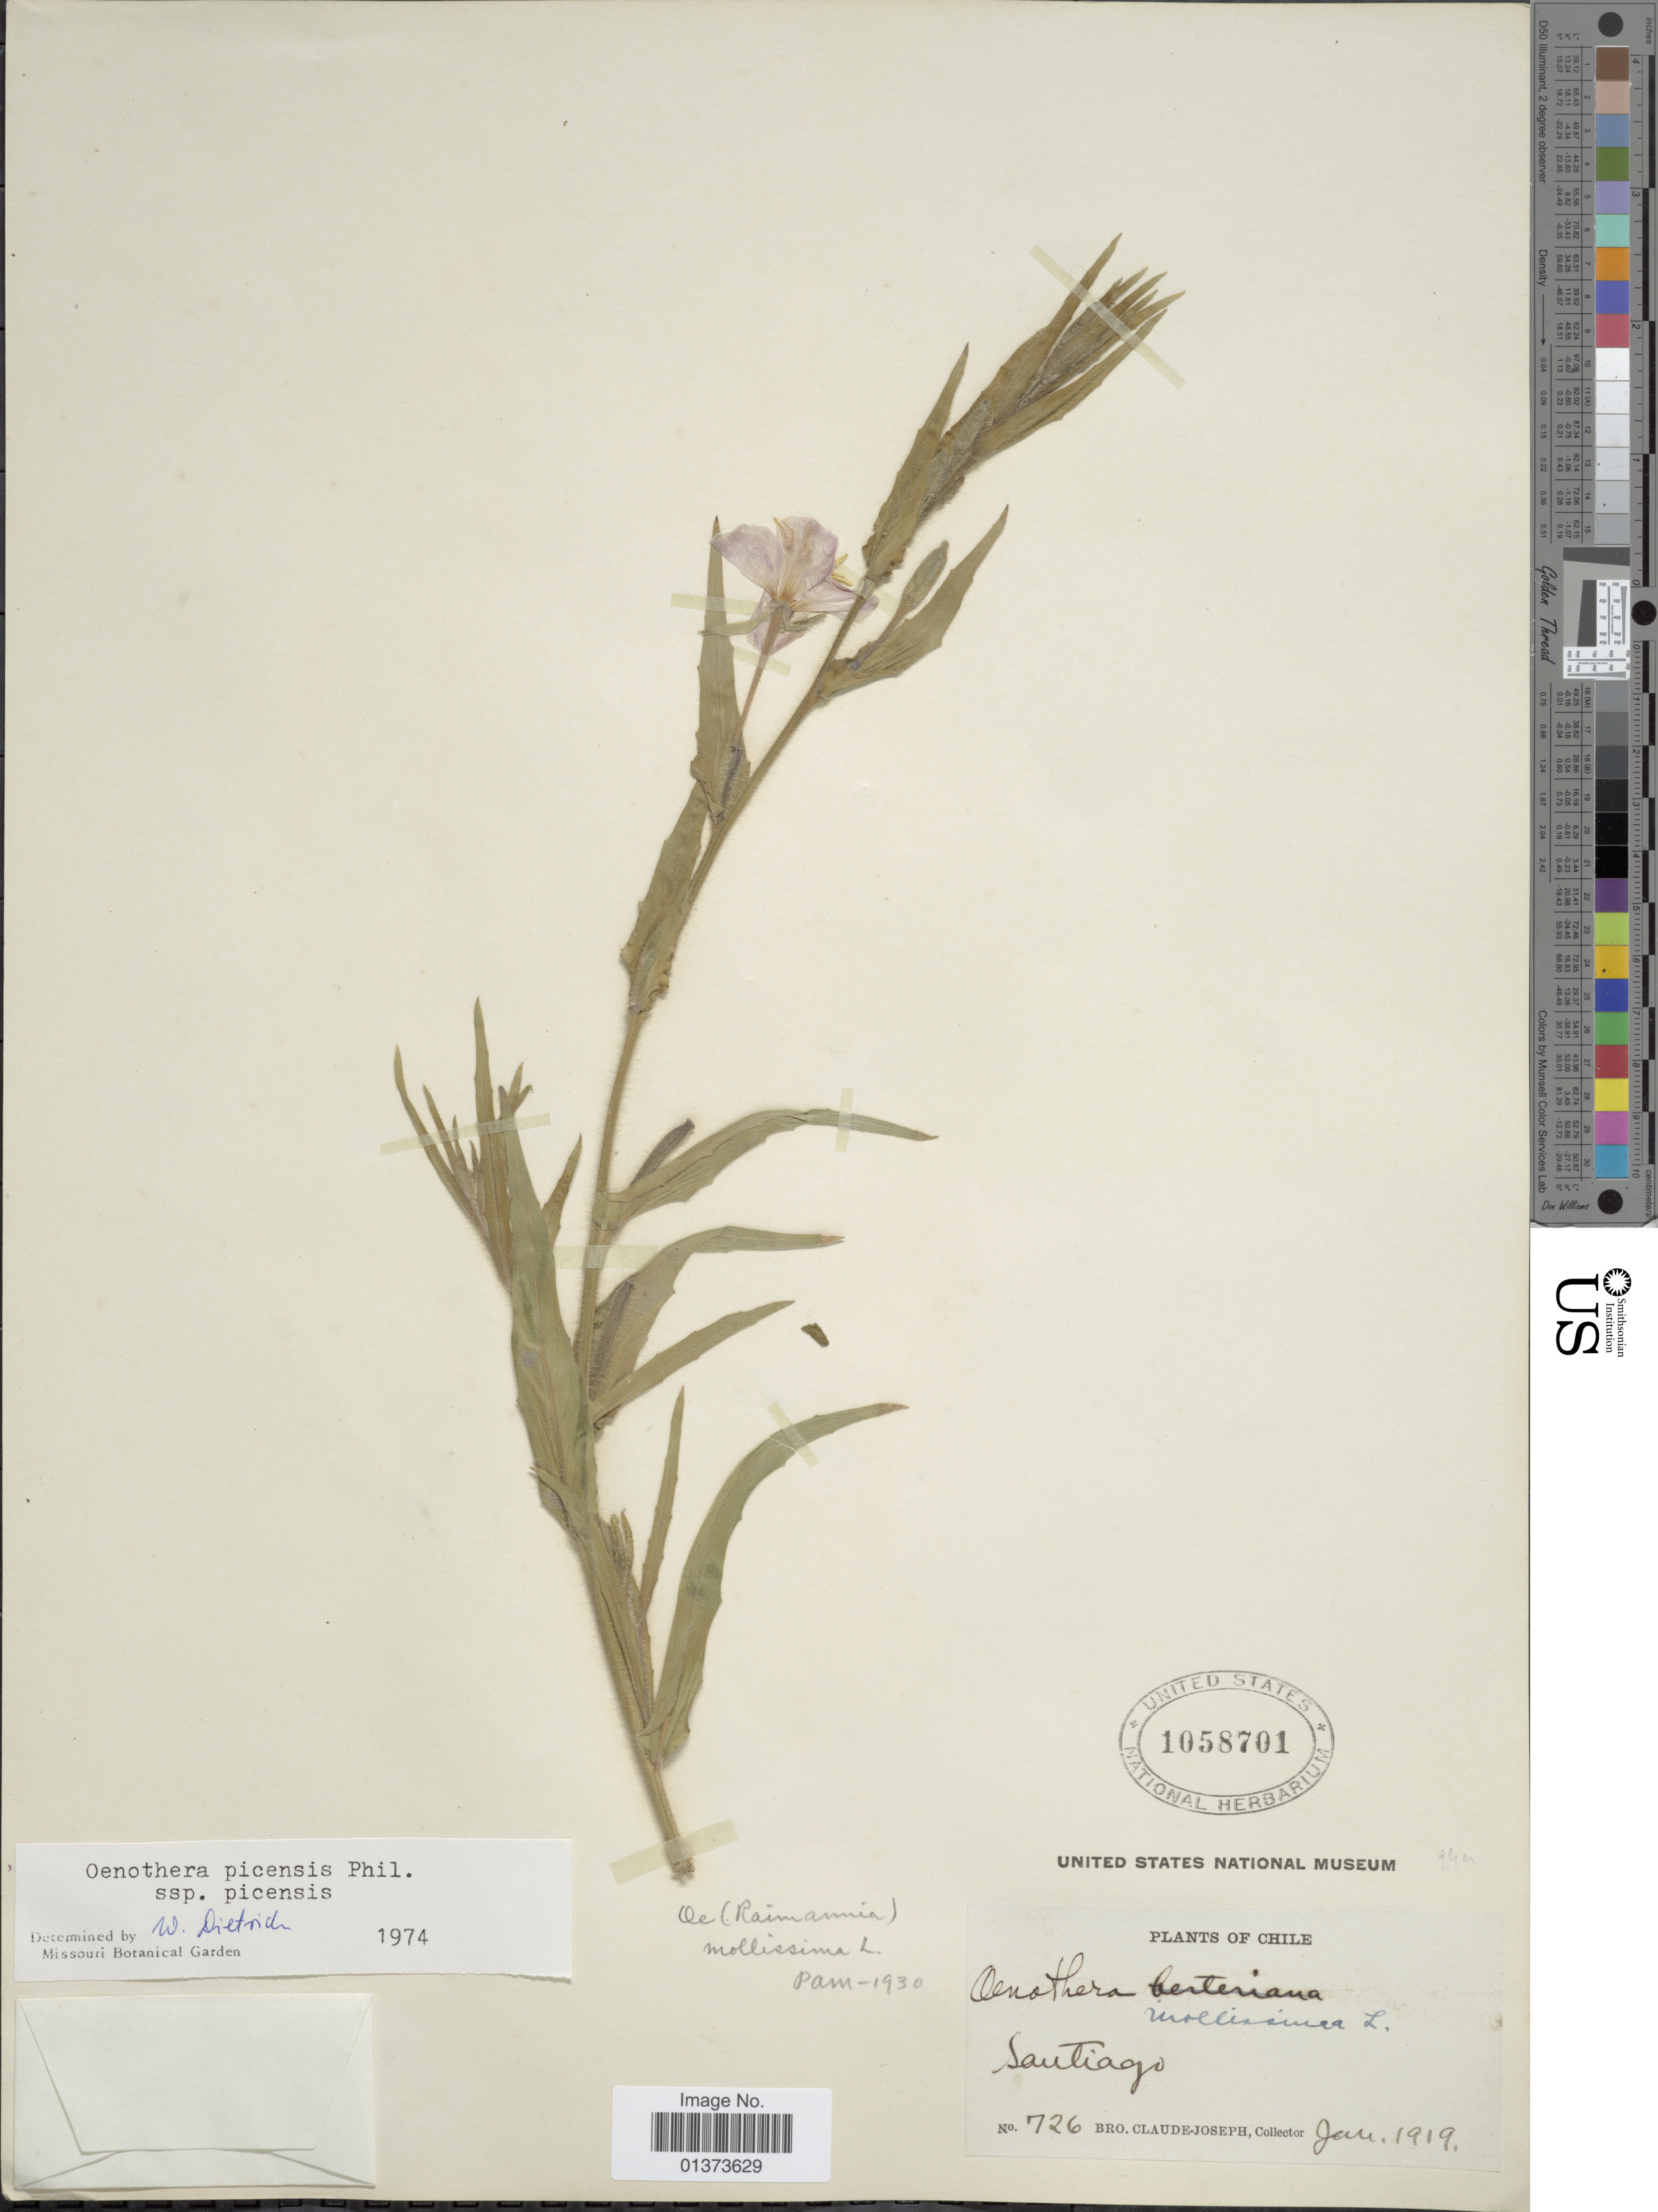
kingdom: Plantae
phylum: Tracheophyta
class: Magnoliopsida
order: Myrtales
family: Onagraceae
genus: Oenothera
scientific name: Oenothera picensis subsp. picensis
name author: Phil.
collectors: Bro. Claude-Joseph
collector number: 726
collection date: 1919-01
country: Chile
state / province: Región Metropolitana (RM)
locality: Santiago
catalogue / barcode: US 1058701